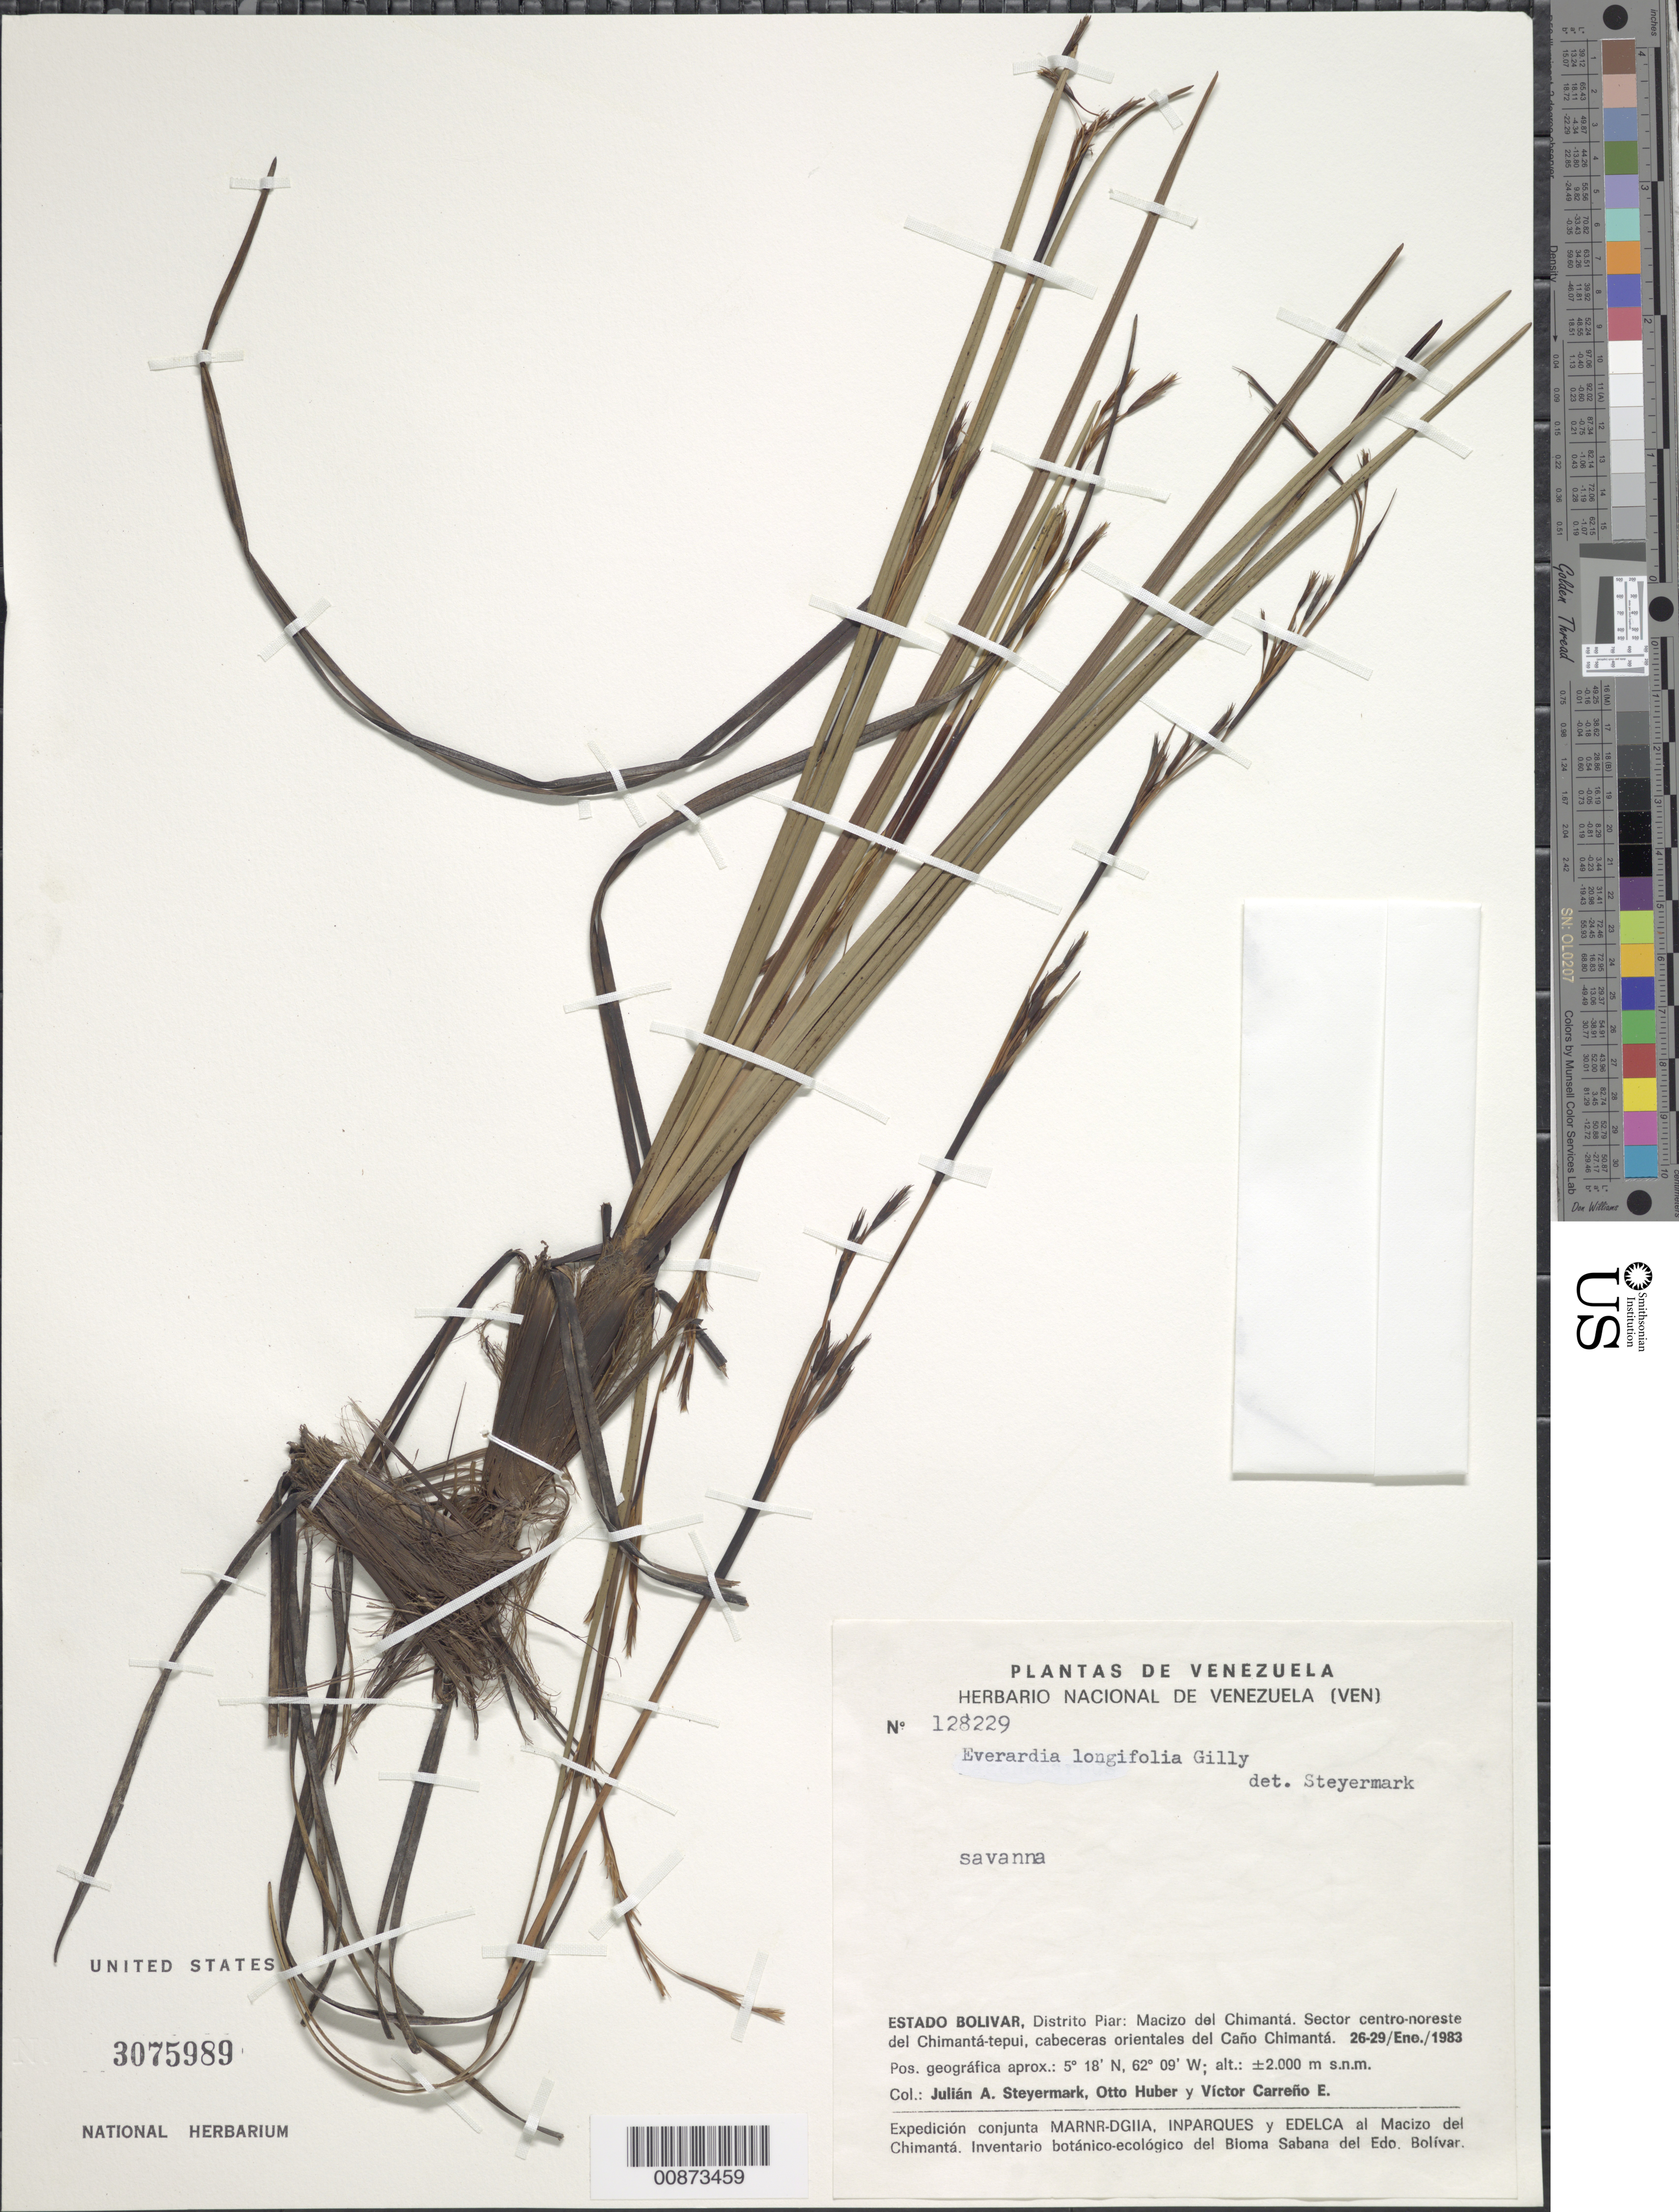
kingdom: Plantae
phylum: Tracheophyta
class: Liliopsida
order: Poales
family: Cyperaceae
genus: Cephalocarpus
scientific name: Cephalocarpus longifolius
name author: (Gilly) S.M. Costa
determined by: Strong, Mark T., (BOT), Smithsonian Institution - National Museum of Natural History (UNITED STATES)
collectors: J. Steyermark, O. Huber & V. Carreño E.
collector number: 128229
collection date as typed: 26-Jan-83 to 29-Jan-83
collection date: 1983-01-26/1983-01-29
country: Venezuela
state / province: Bolívar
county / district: Piar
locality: Macizo del Chimantá, sector centro-noreste del Chimantá-tepuí, cabeceras orientales del Caño Chimantá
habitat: Savanna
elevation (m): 2000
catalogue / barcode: US 3075989